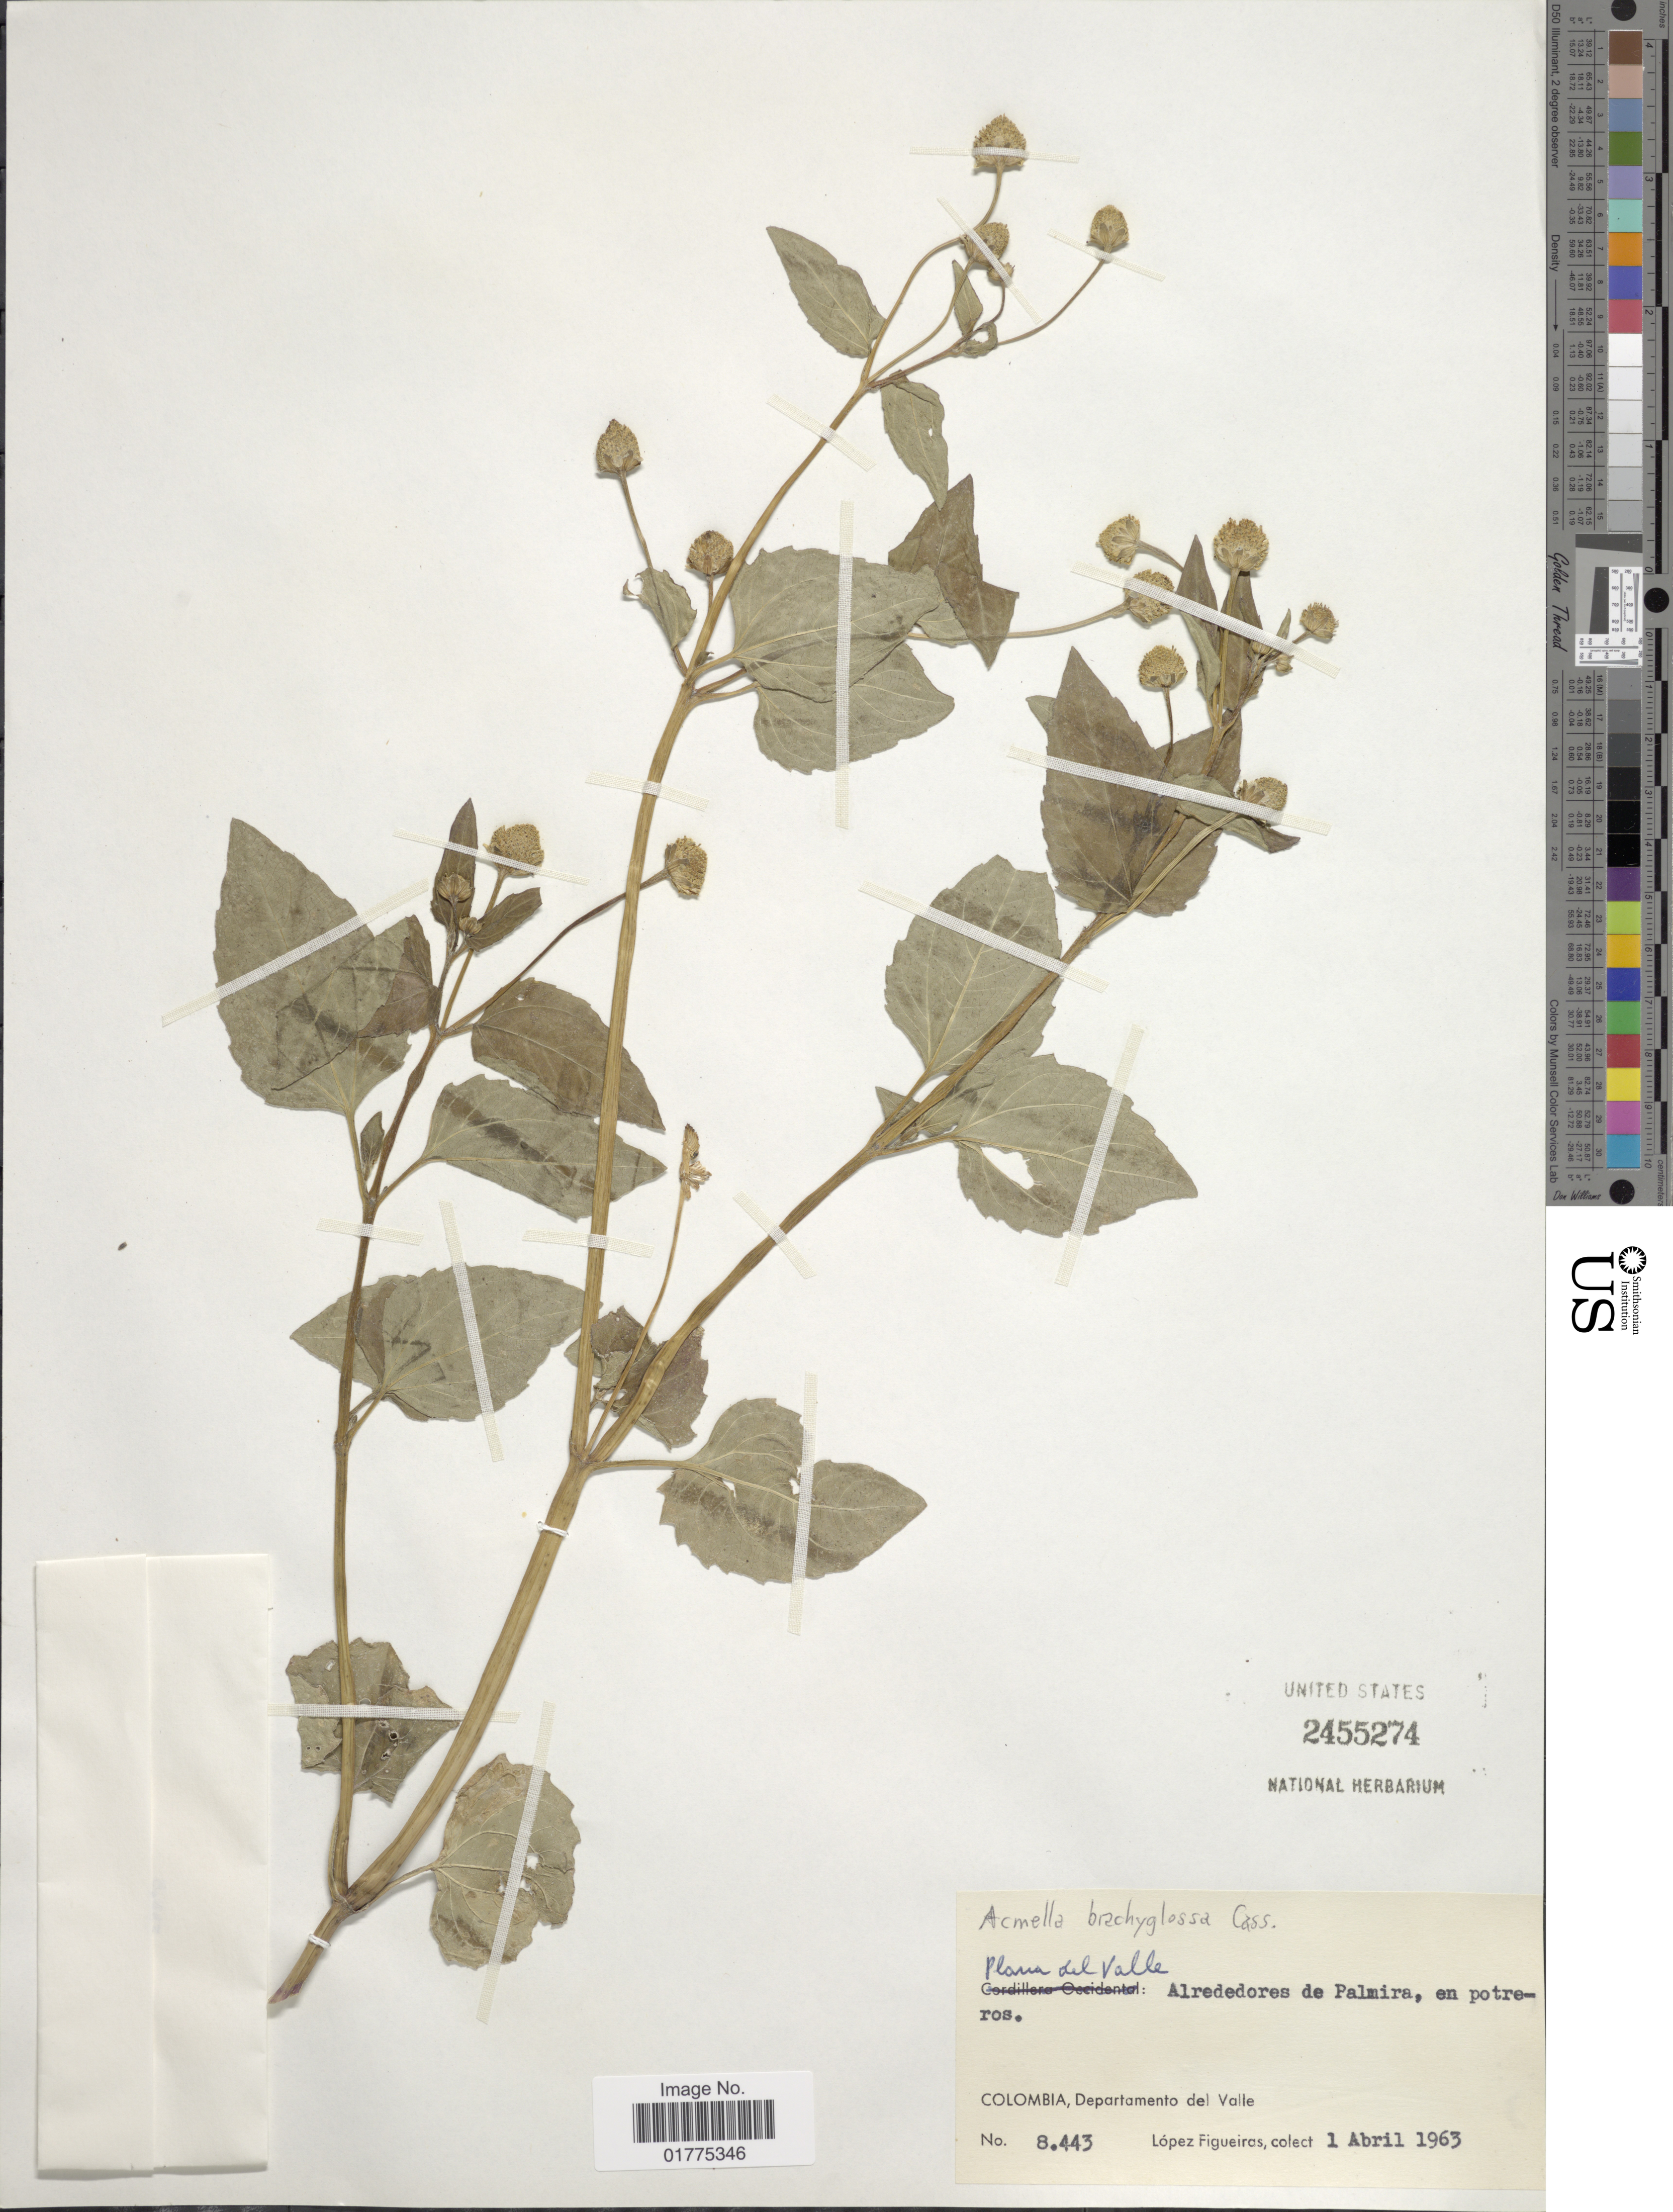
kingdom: Plantae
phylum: Tracheophyta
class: Magnoliopsida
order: Asterales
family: Asteraceae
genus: Acmella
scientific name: Acmella brachyglossa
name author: Cass.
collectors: M. López Figueiras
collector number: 8443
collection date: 1963-04-01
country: Colombia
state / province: Valle del Cauca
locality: Plana del Valle: Alrededores de Palmira, en potreros, Departmento del Valle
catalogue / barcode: US 2455274